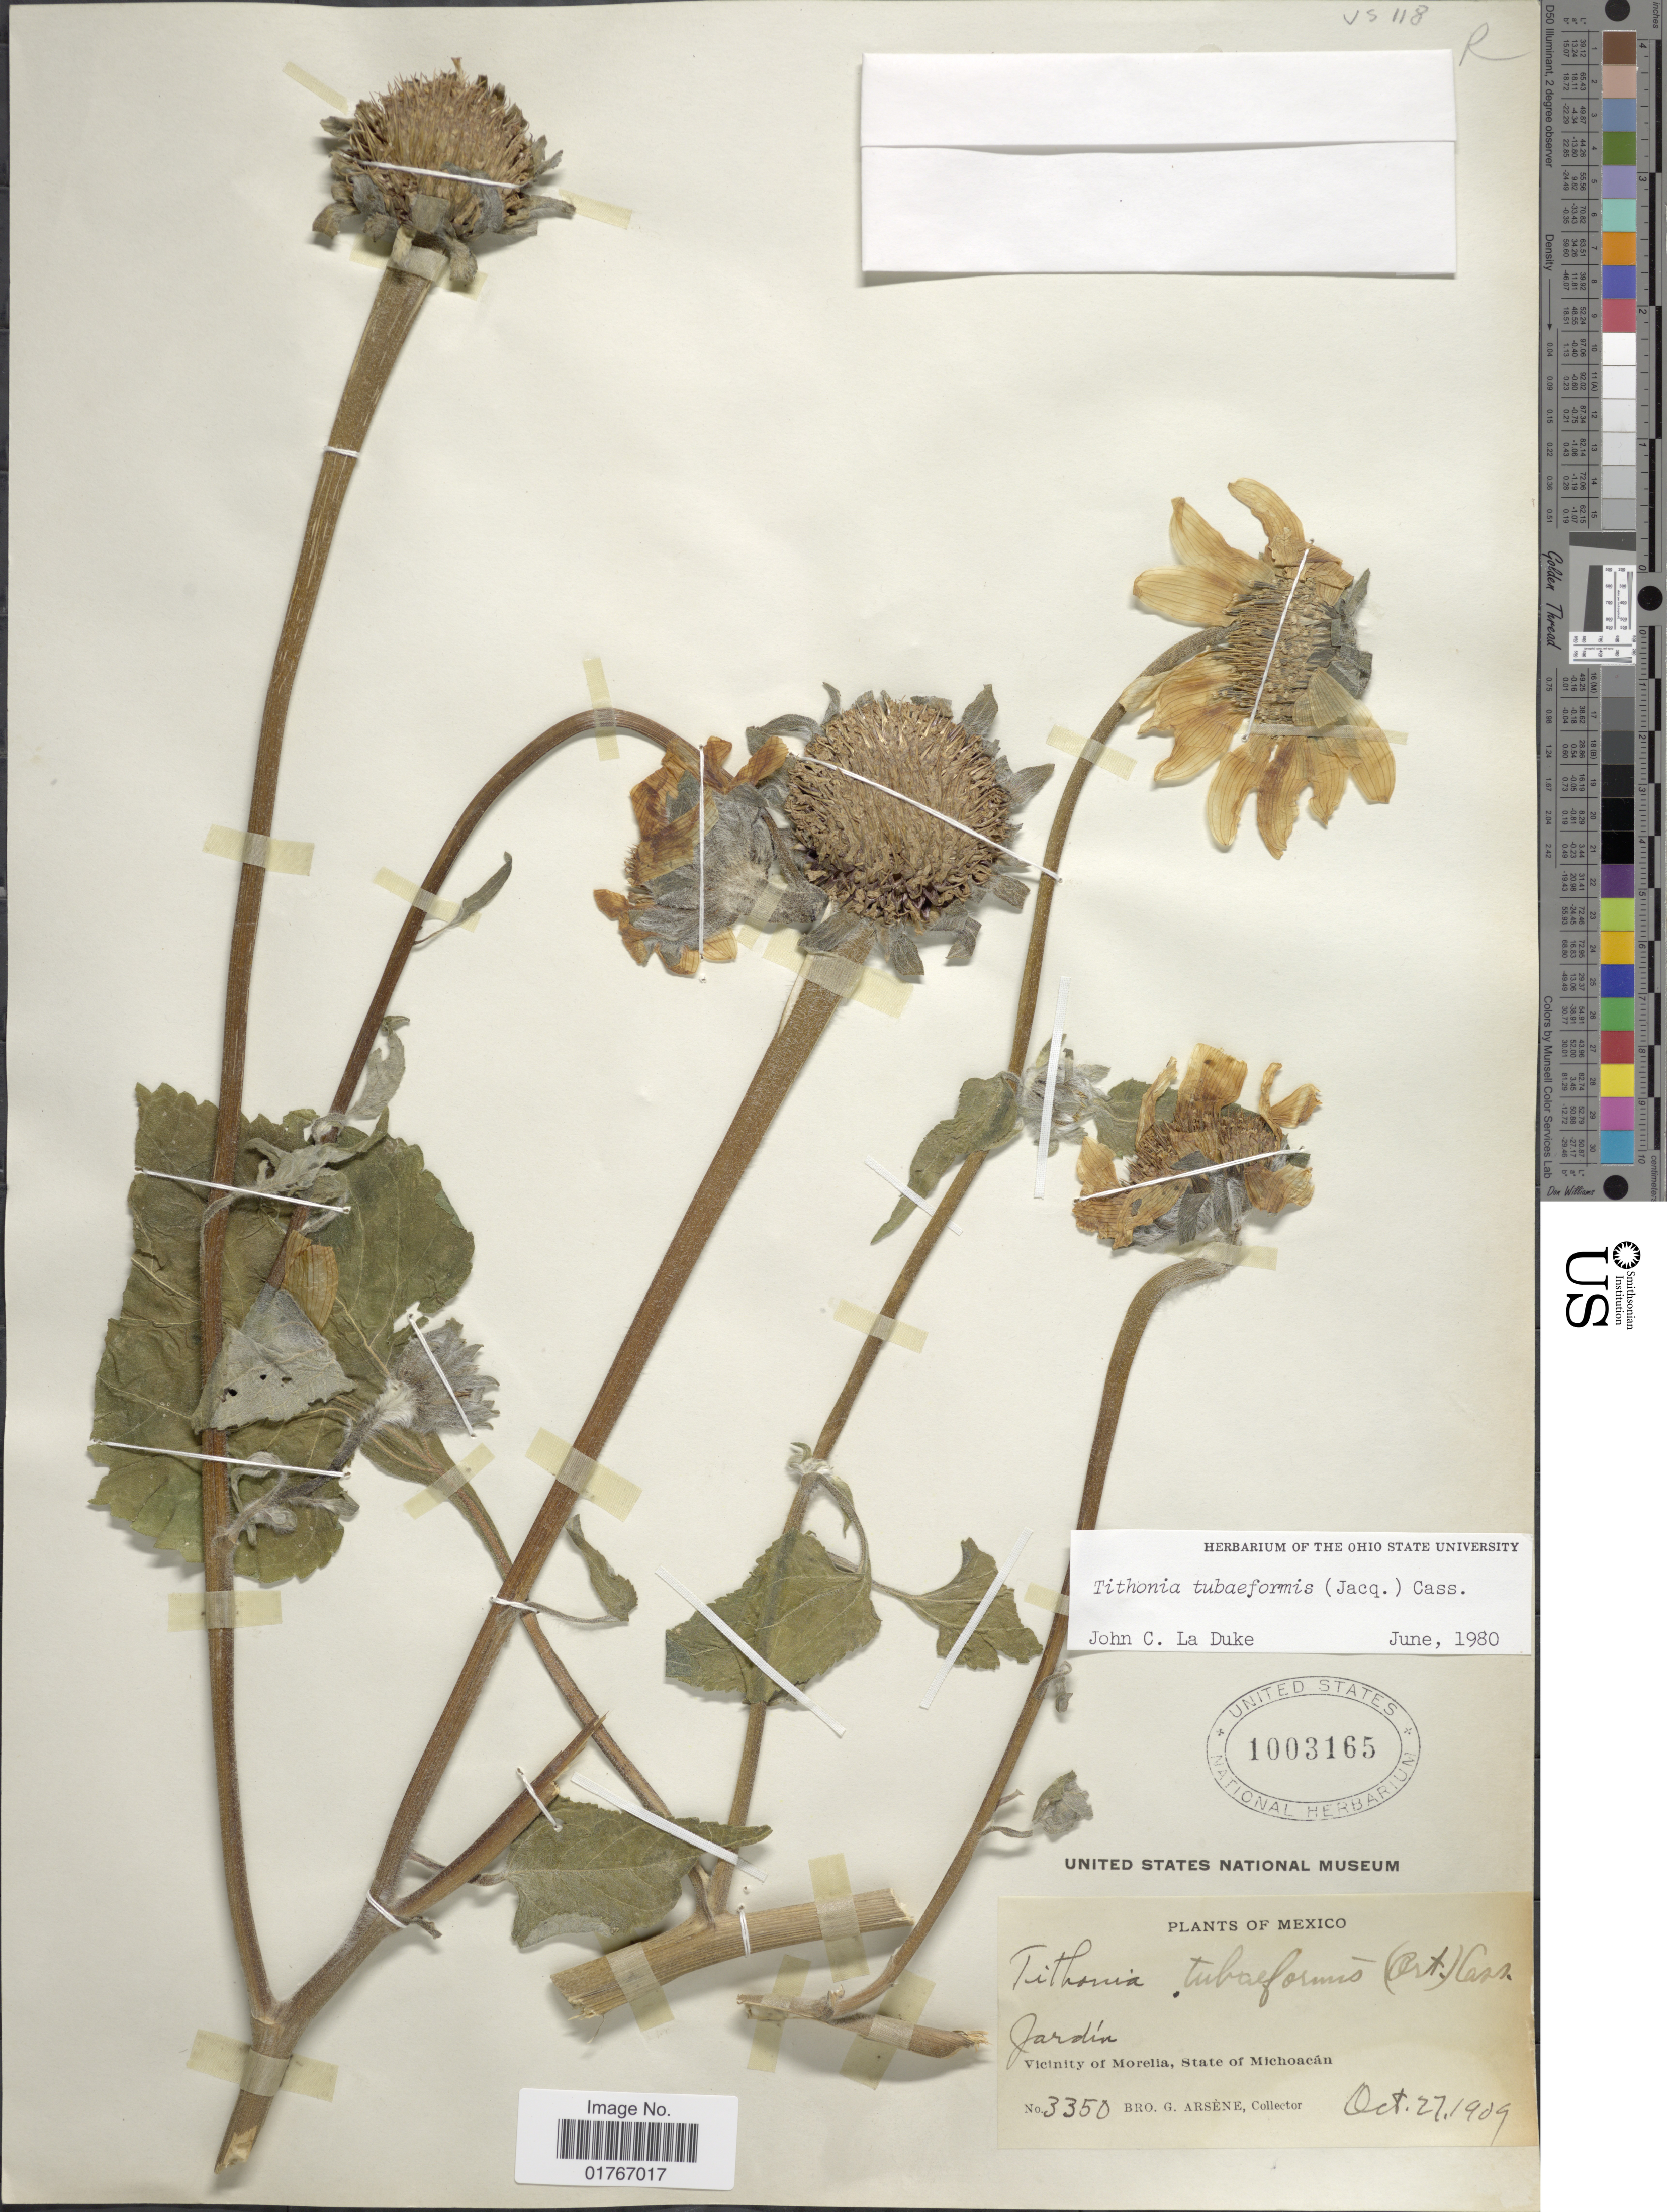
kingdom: Plantae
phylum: Tracheophyta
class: Magnoliopsida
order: Asterales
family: Asteraceae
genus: Tithonia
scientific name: Tithonia tubaeformis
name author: (Jacq.) Cass.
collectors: Bro. G. Arsène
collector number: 3350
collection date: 1909-10-27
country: Mexico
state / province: Michoacán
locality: Jardín, Vicinity of Morelia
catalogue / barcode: US 1003165